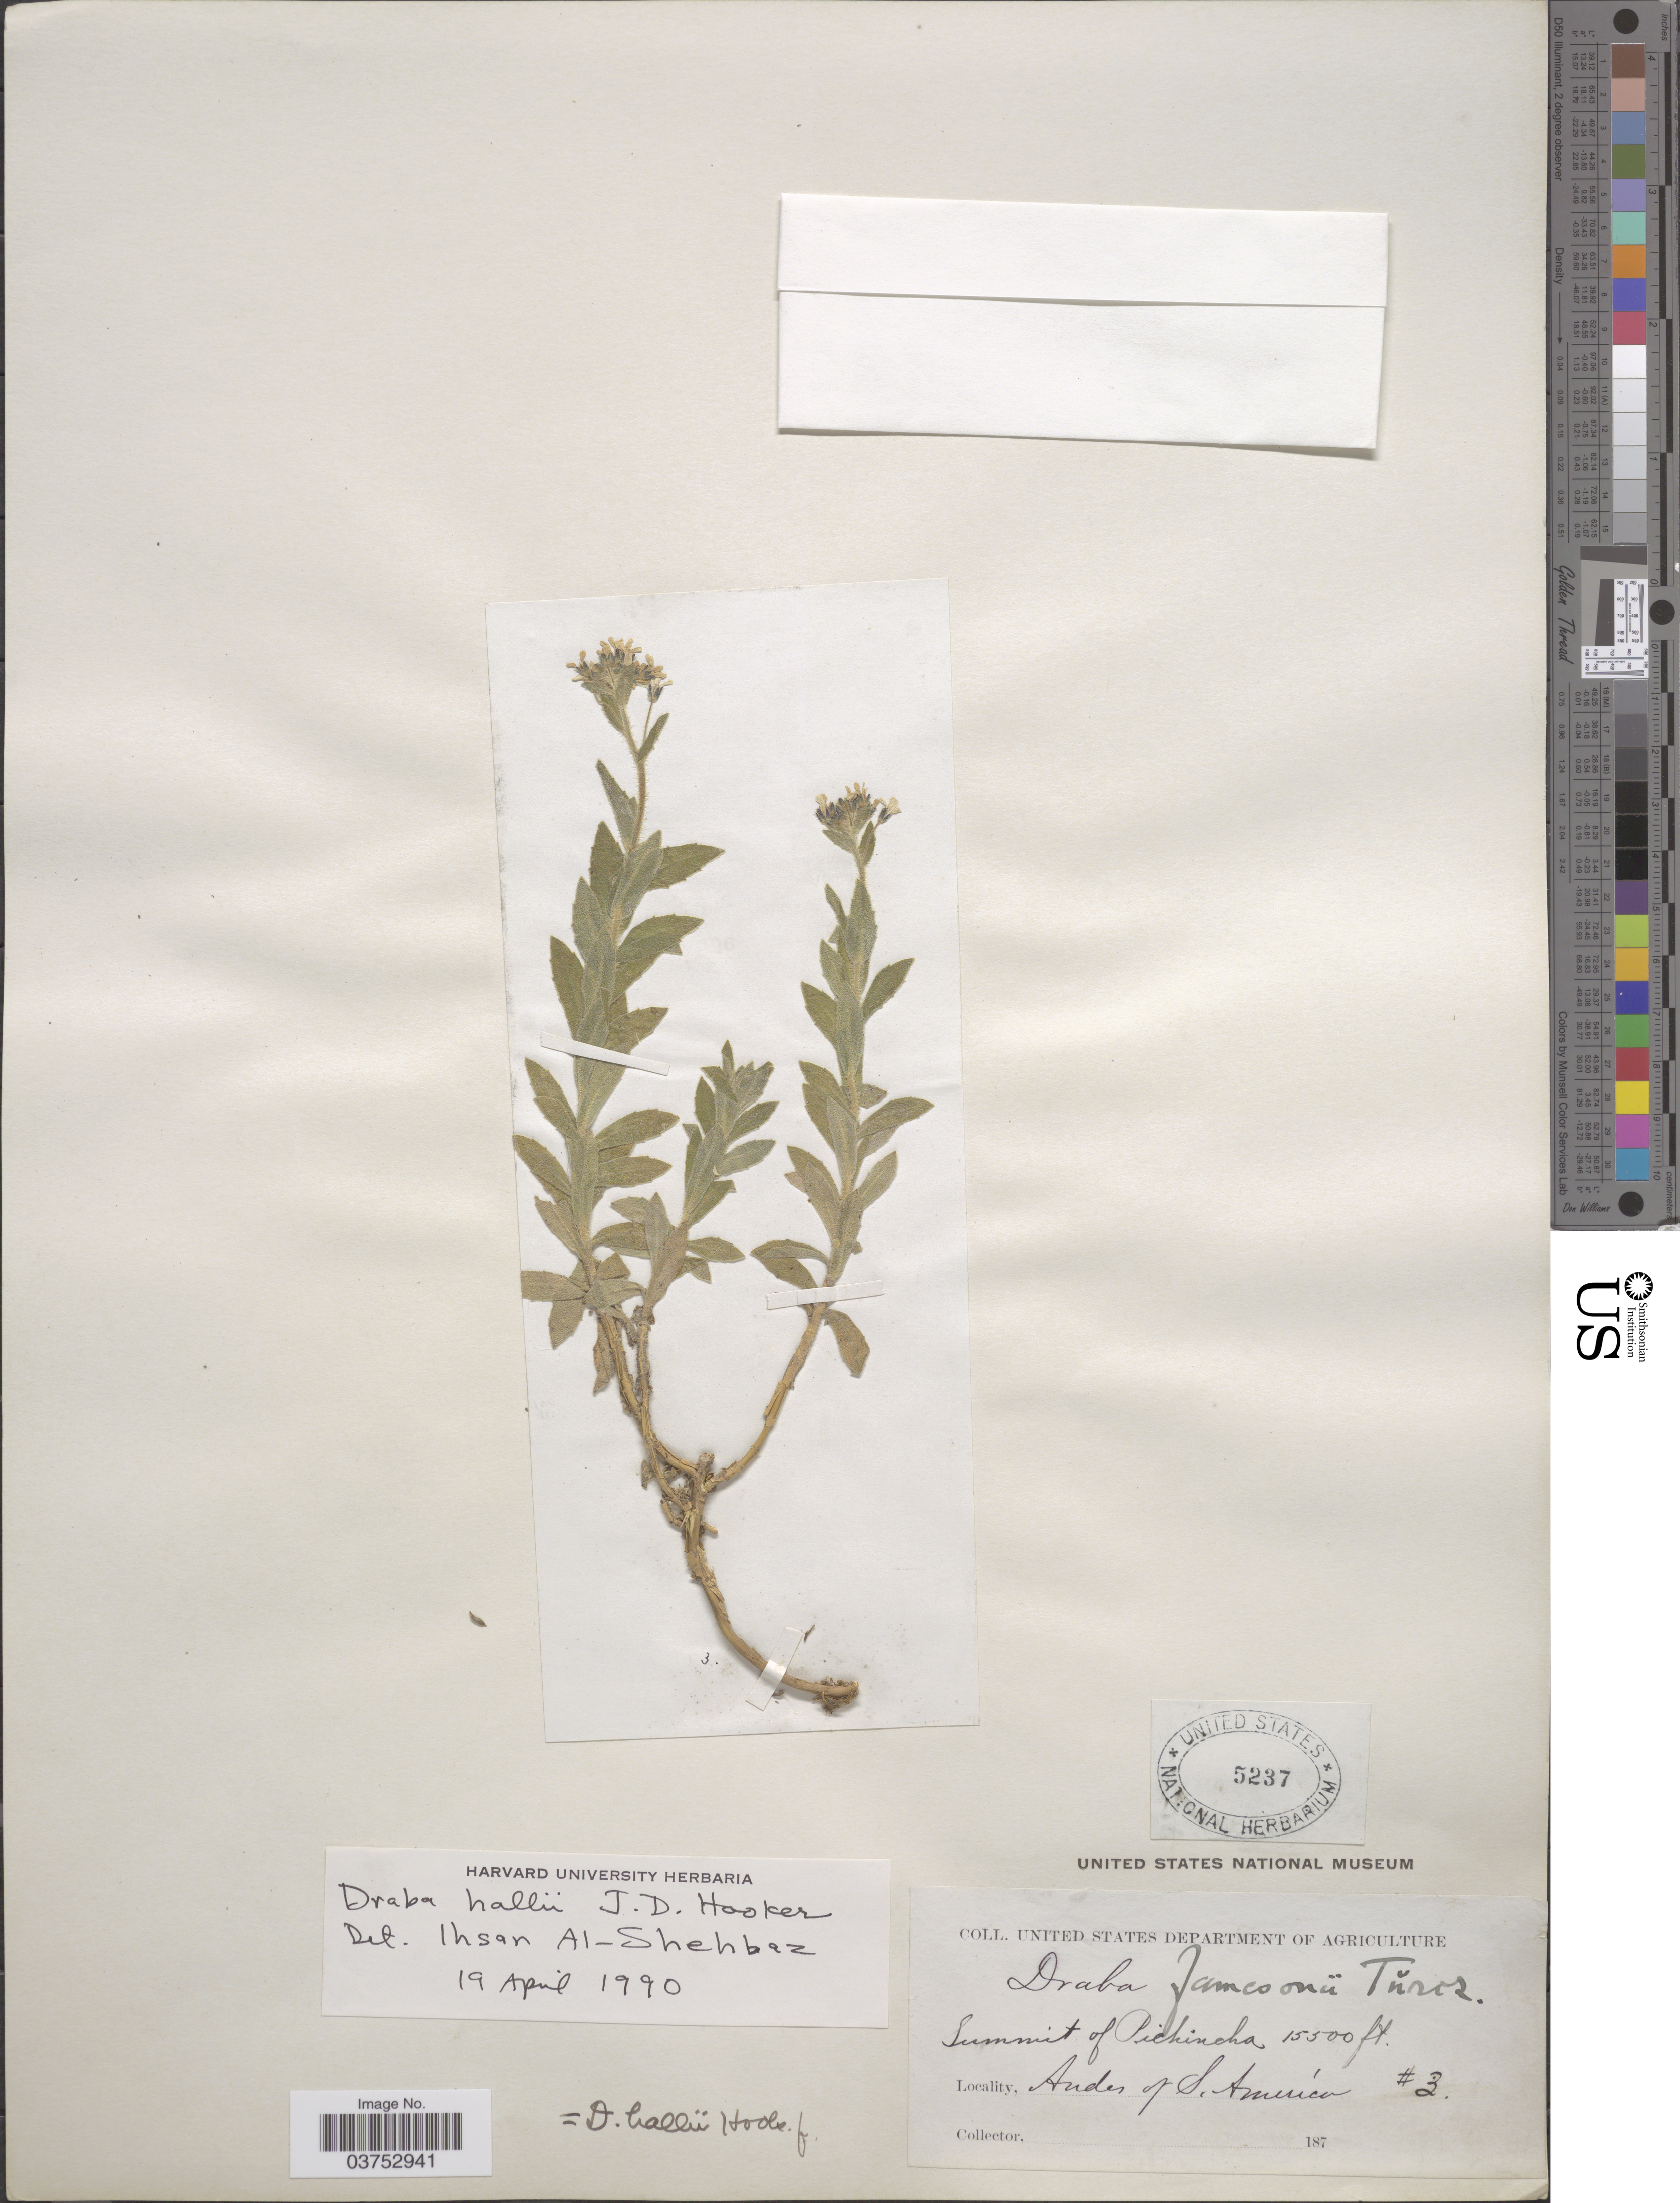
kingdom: Plantae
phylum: Tracheophyta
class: Magnoliopsida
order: Brassicales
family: Brassicaceae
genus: Draba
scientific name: Draba hallii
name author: (A. Gray) Hook. f.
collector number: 3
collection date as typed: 187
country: Ecuador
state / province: Pichincha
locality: Summit of Pichincha. Andes of S. America.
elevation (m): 4724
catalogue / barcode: US 5237